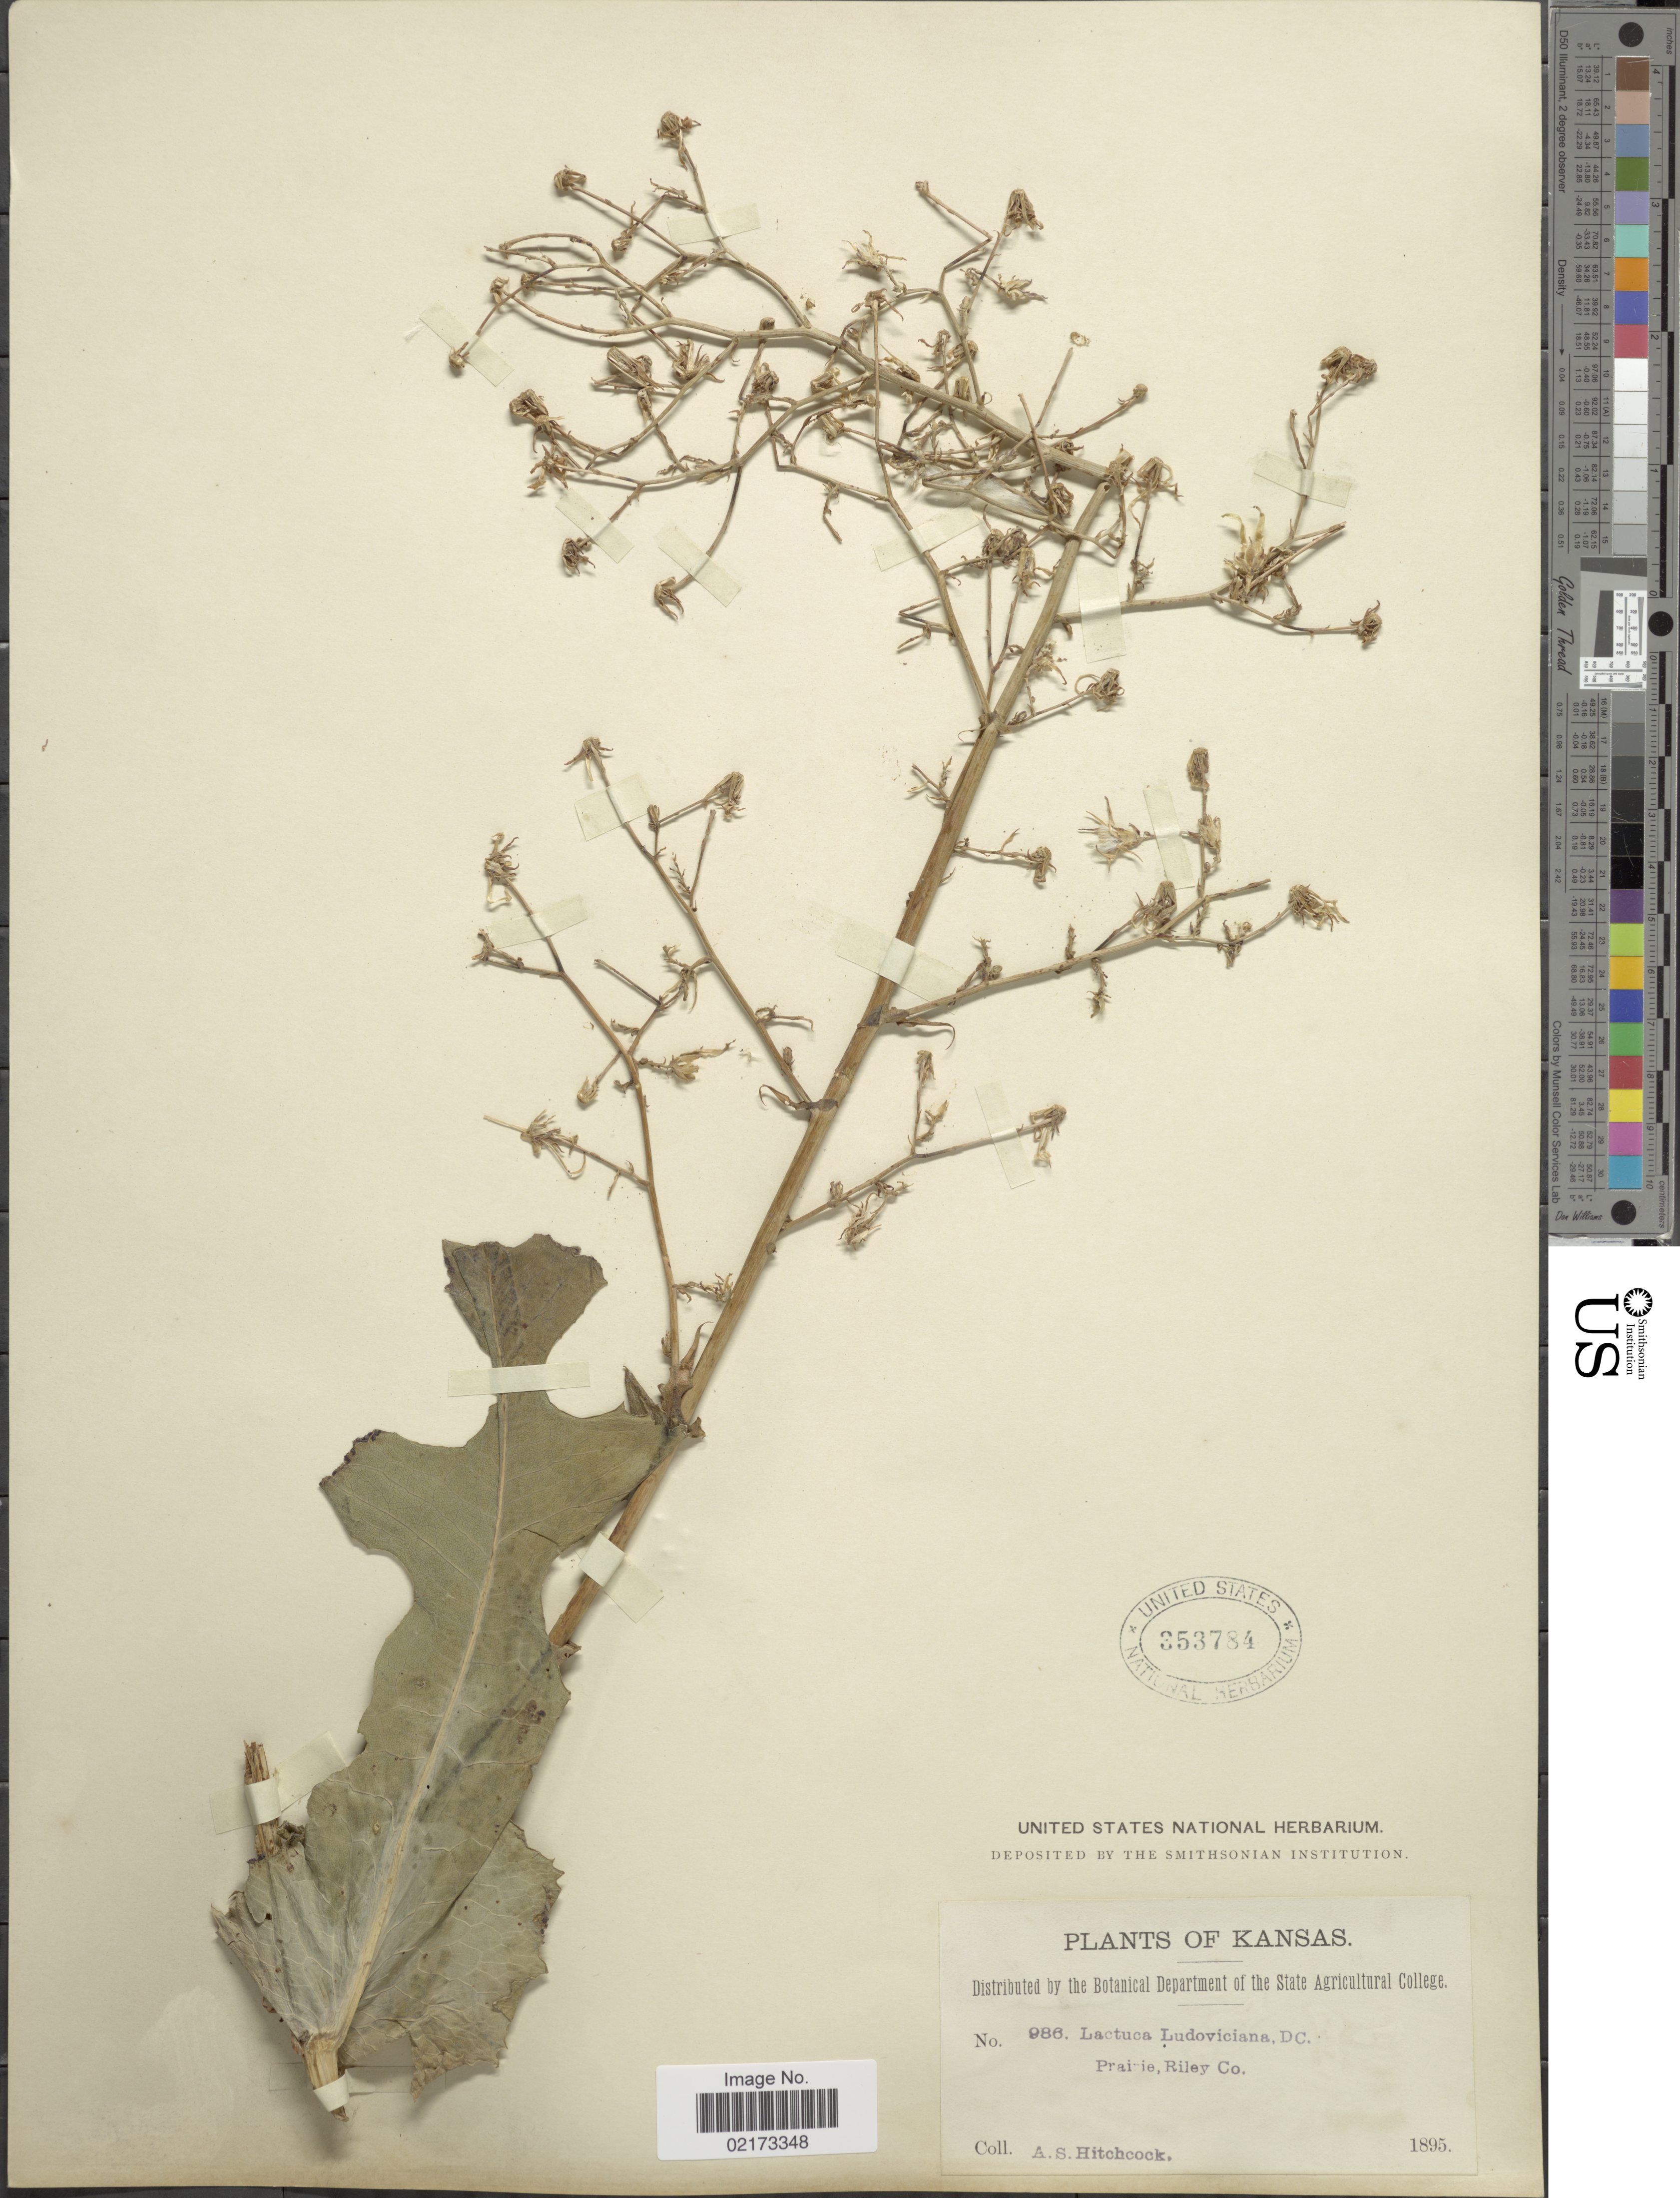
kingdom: Plantae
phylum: Tracheophyta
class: Magnoliopsida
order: Asterales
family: Asteraceae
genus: Lactuca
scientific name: Lactuca ludoviciana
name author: (Nutt.) Riddell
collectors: A. S. Hitchcock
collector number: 986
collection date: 1895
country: United States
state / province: Kansas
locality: Riley Co.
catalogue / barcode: US 353784